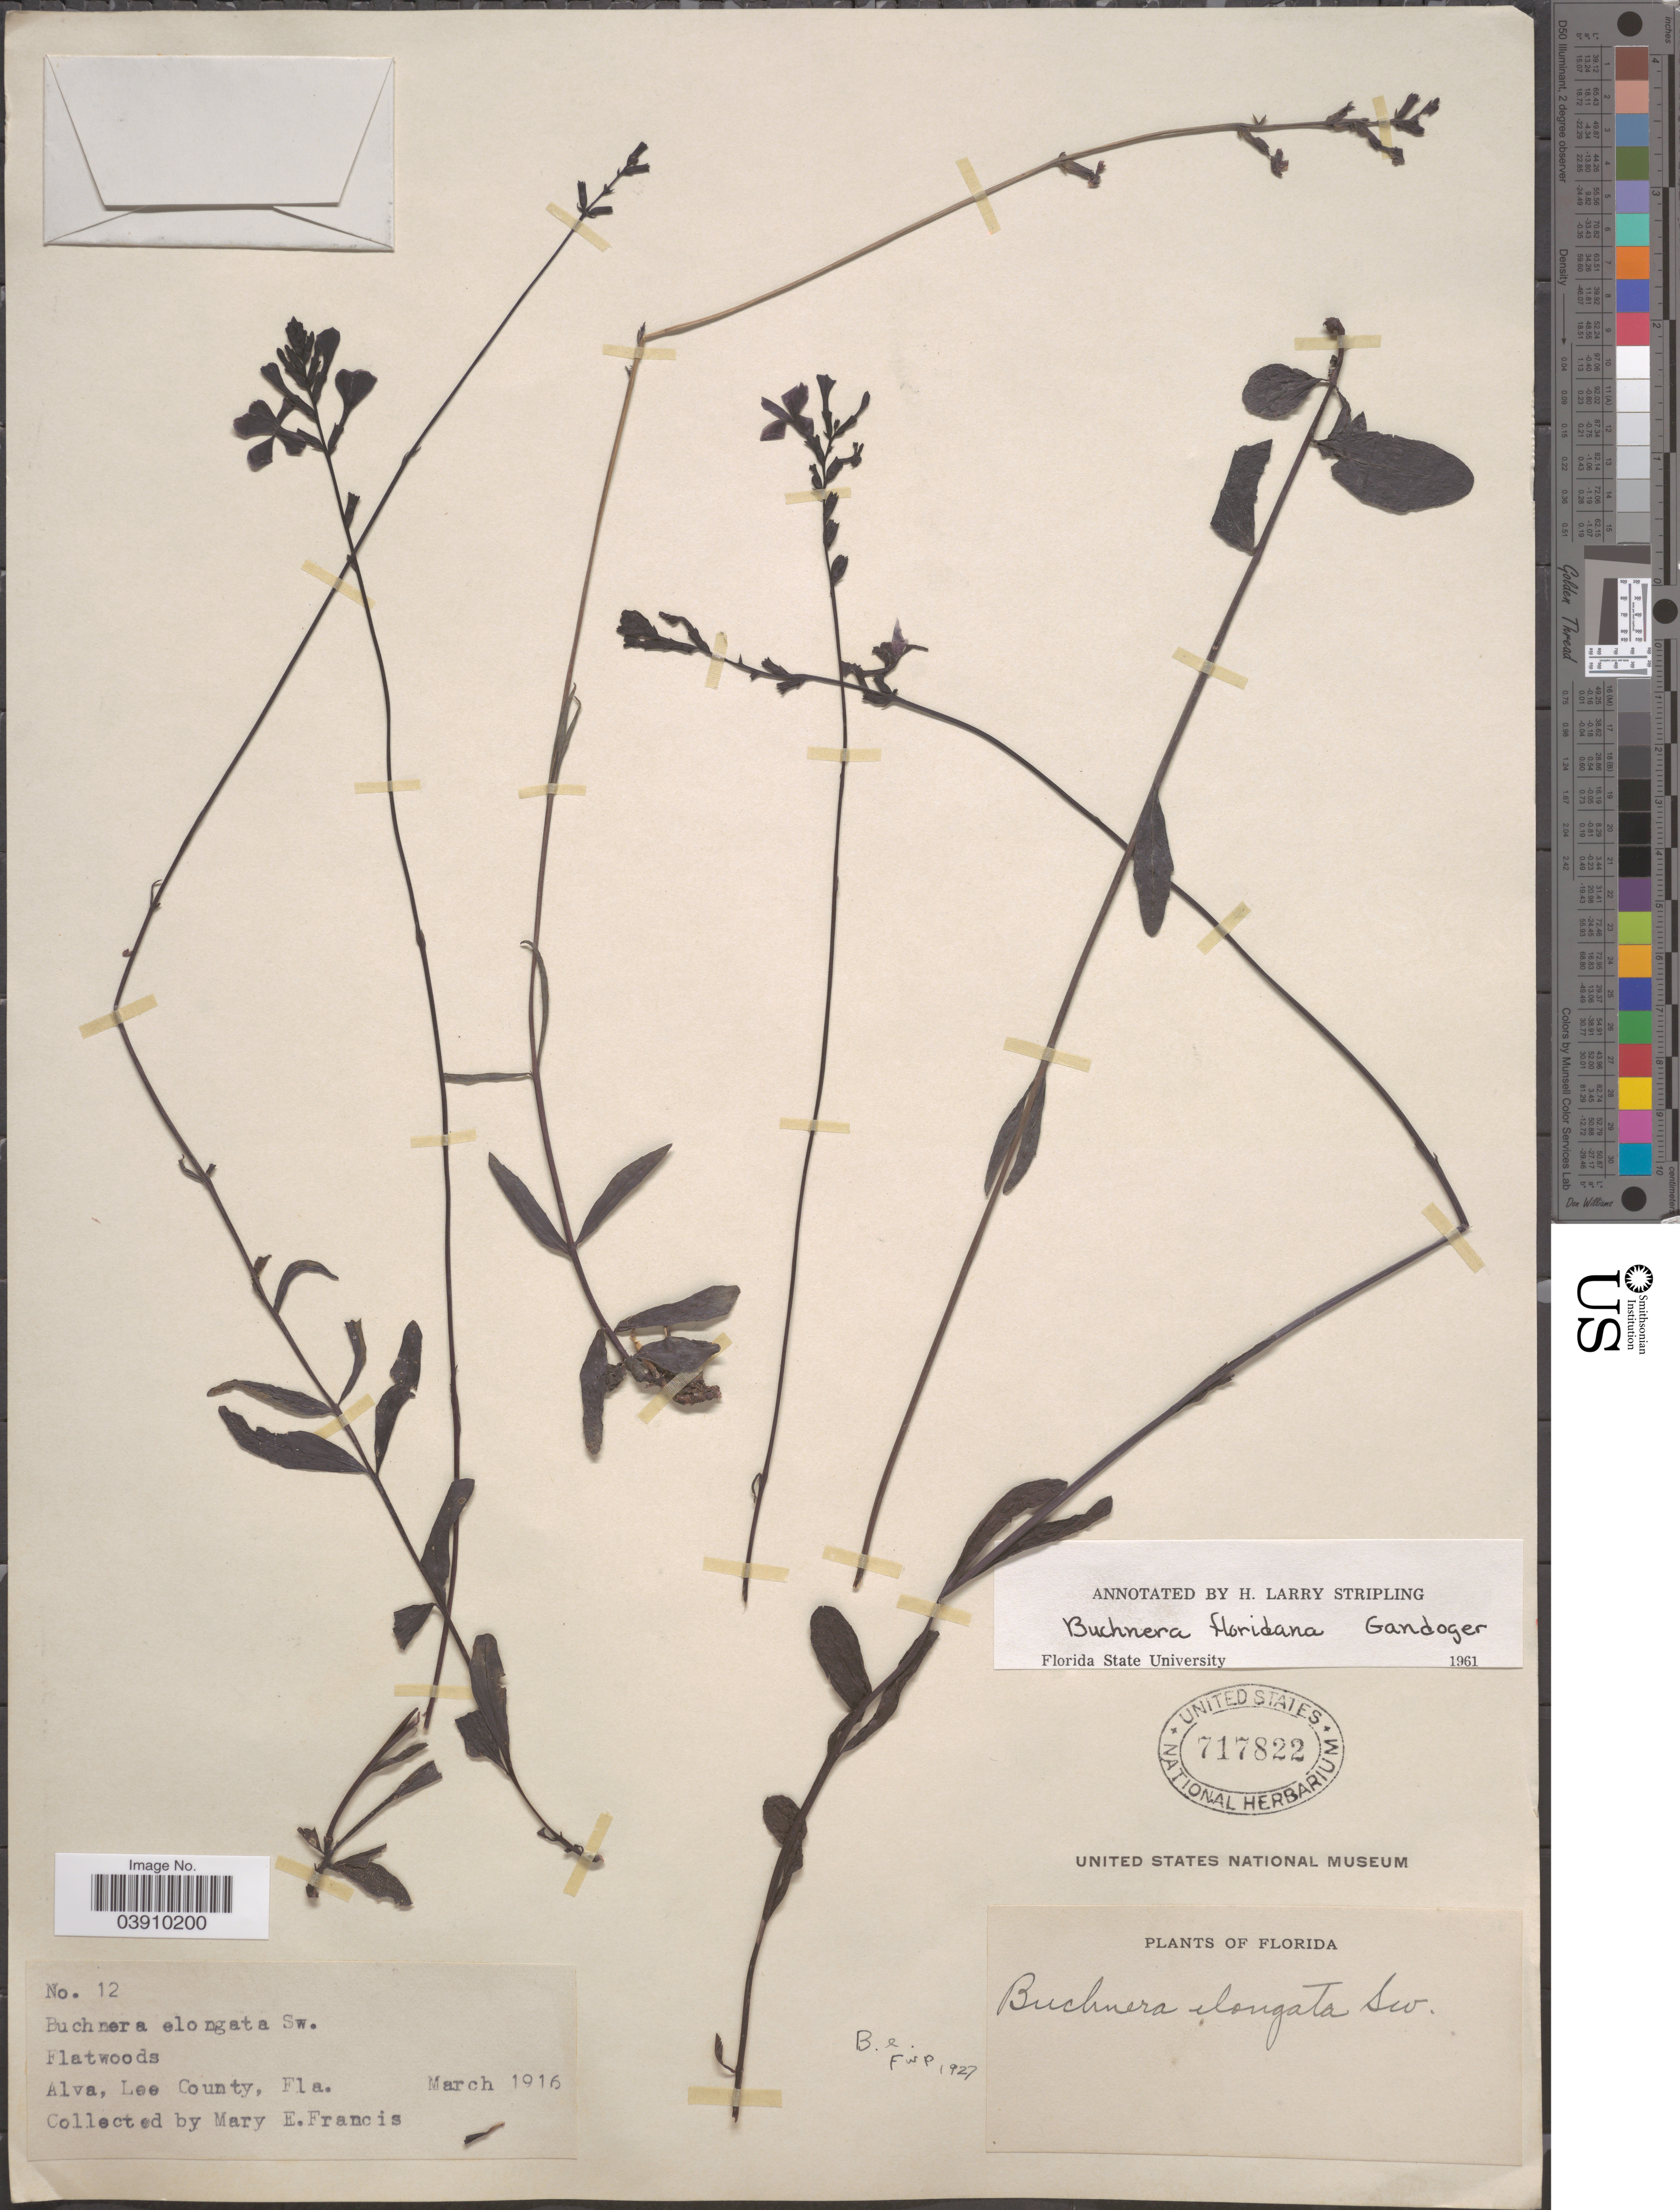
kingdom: Plantae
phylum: Tracheophyta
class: Magnoliopsida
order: Lamiales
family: Orobanchaceae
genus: Buchnera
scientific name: Buchnera floridana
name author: Gand.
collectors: M. E. Francis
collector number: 12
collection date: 1916-03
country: United States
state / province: Florida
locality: Alva, Lee County.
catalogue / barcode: US 717822